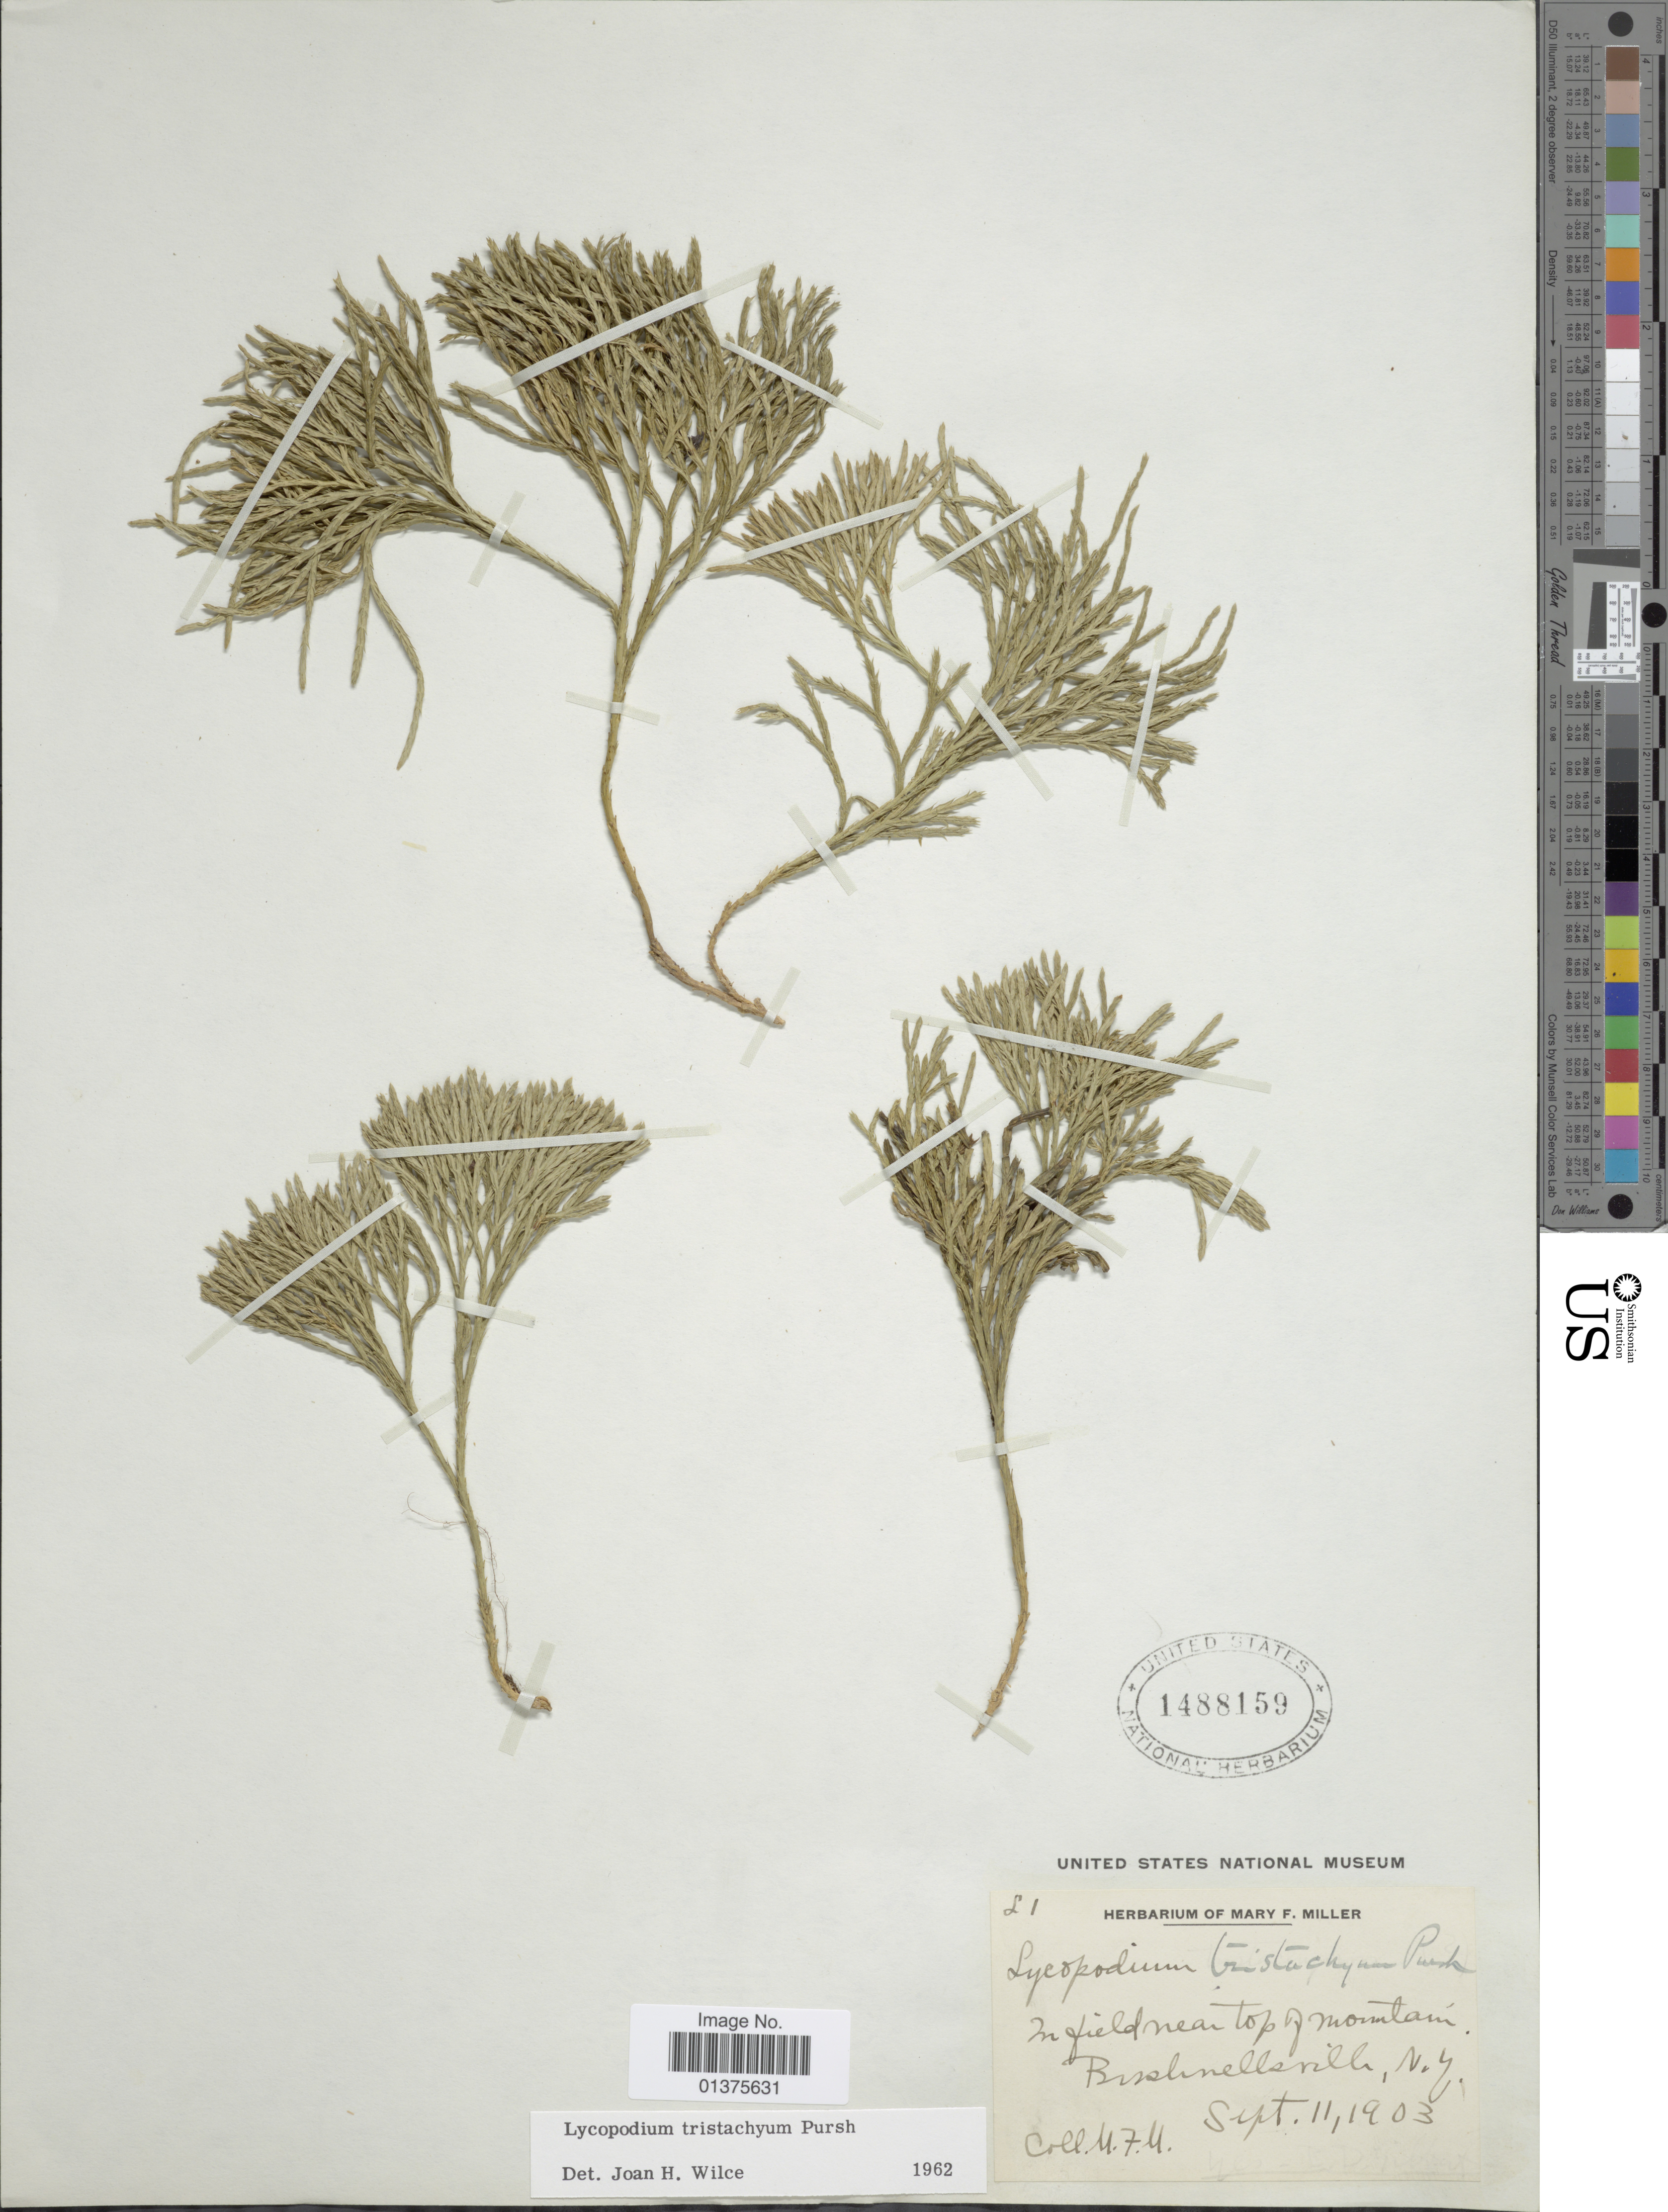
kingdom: Plantae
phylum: Tracheophyta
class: Lycopodiopsida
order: Lycopodiales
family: Lycopodiaceae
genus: Diphasiastrum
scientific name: Diphasiastrum tristachyum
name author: (Pursh) Holub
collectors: M. F. Miller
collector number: L1*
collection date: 1903-09-11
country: United States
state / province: New York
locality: In field top mountain Bushnellsville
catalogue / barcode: US 1488159